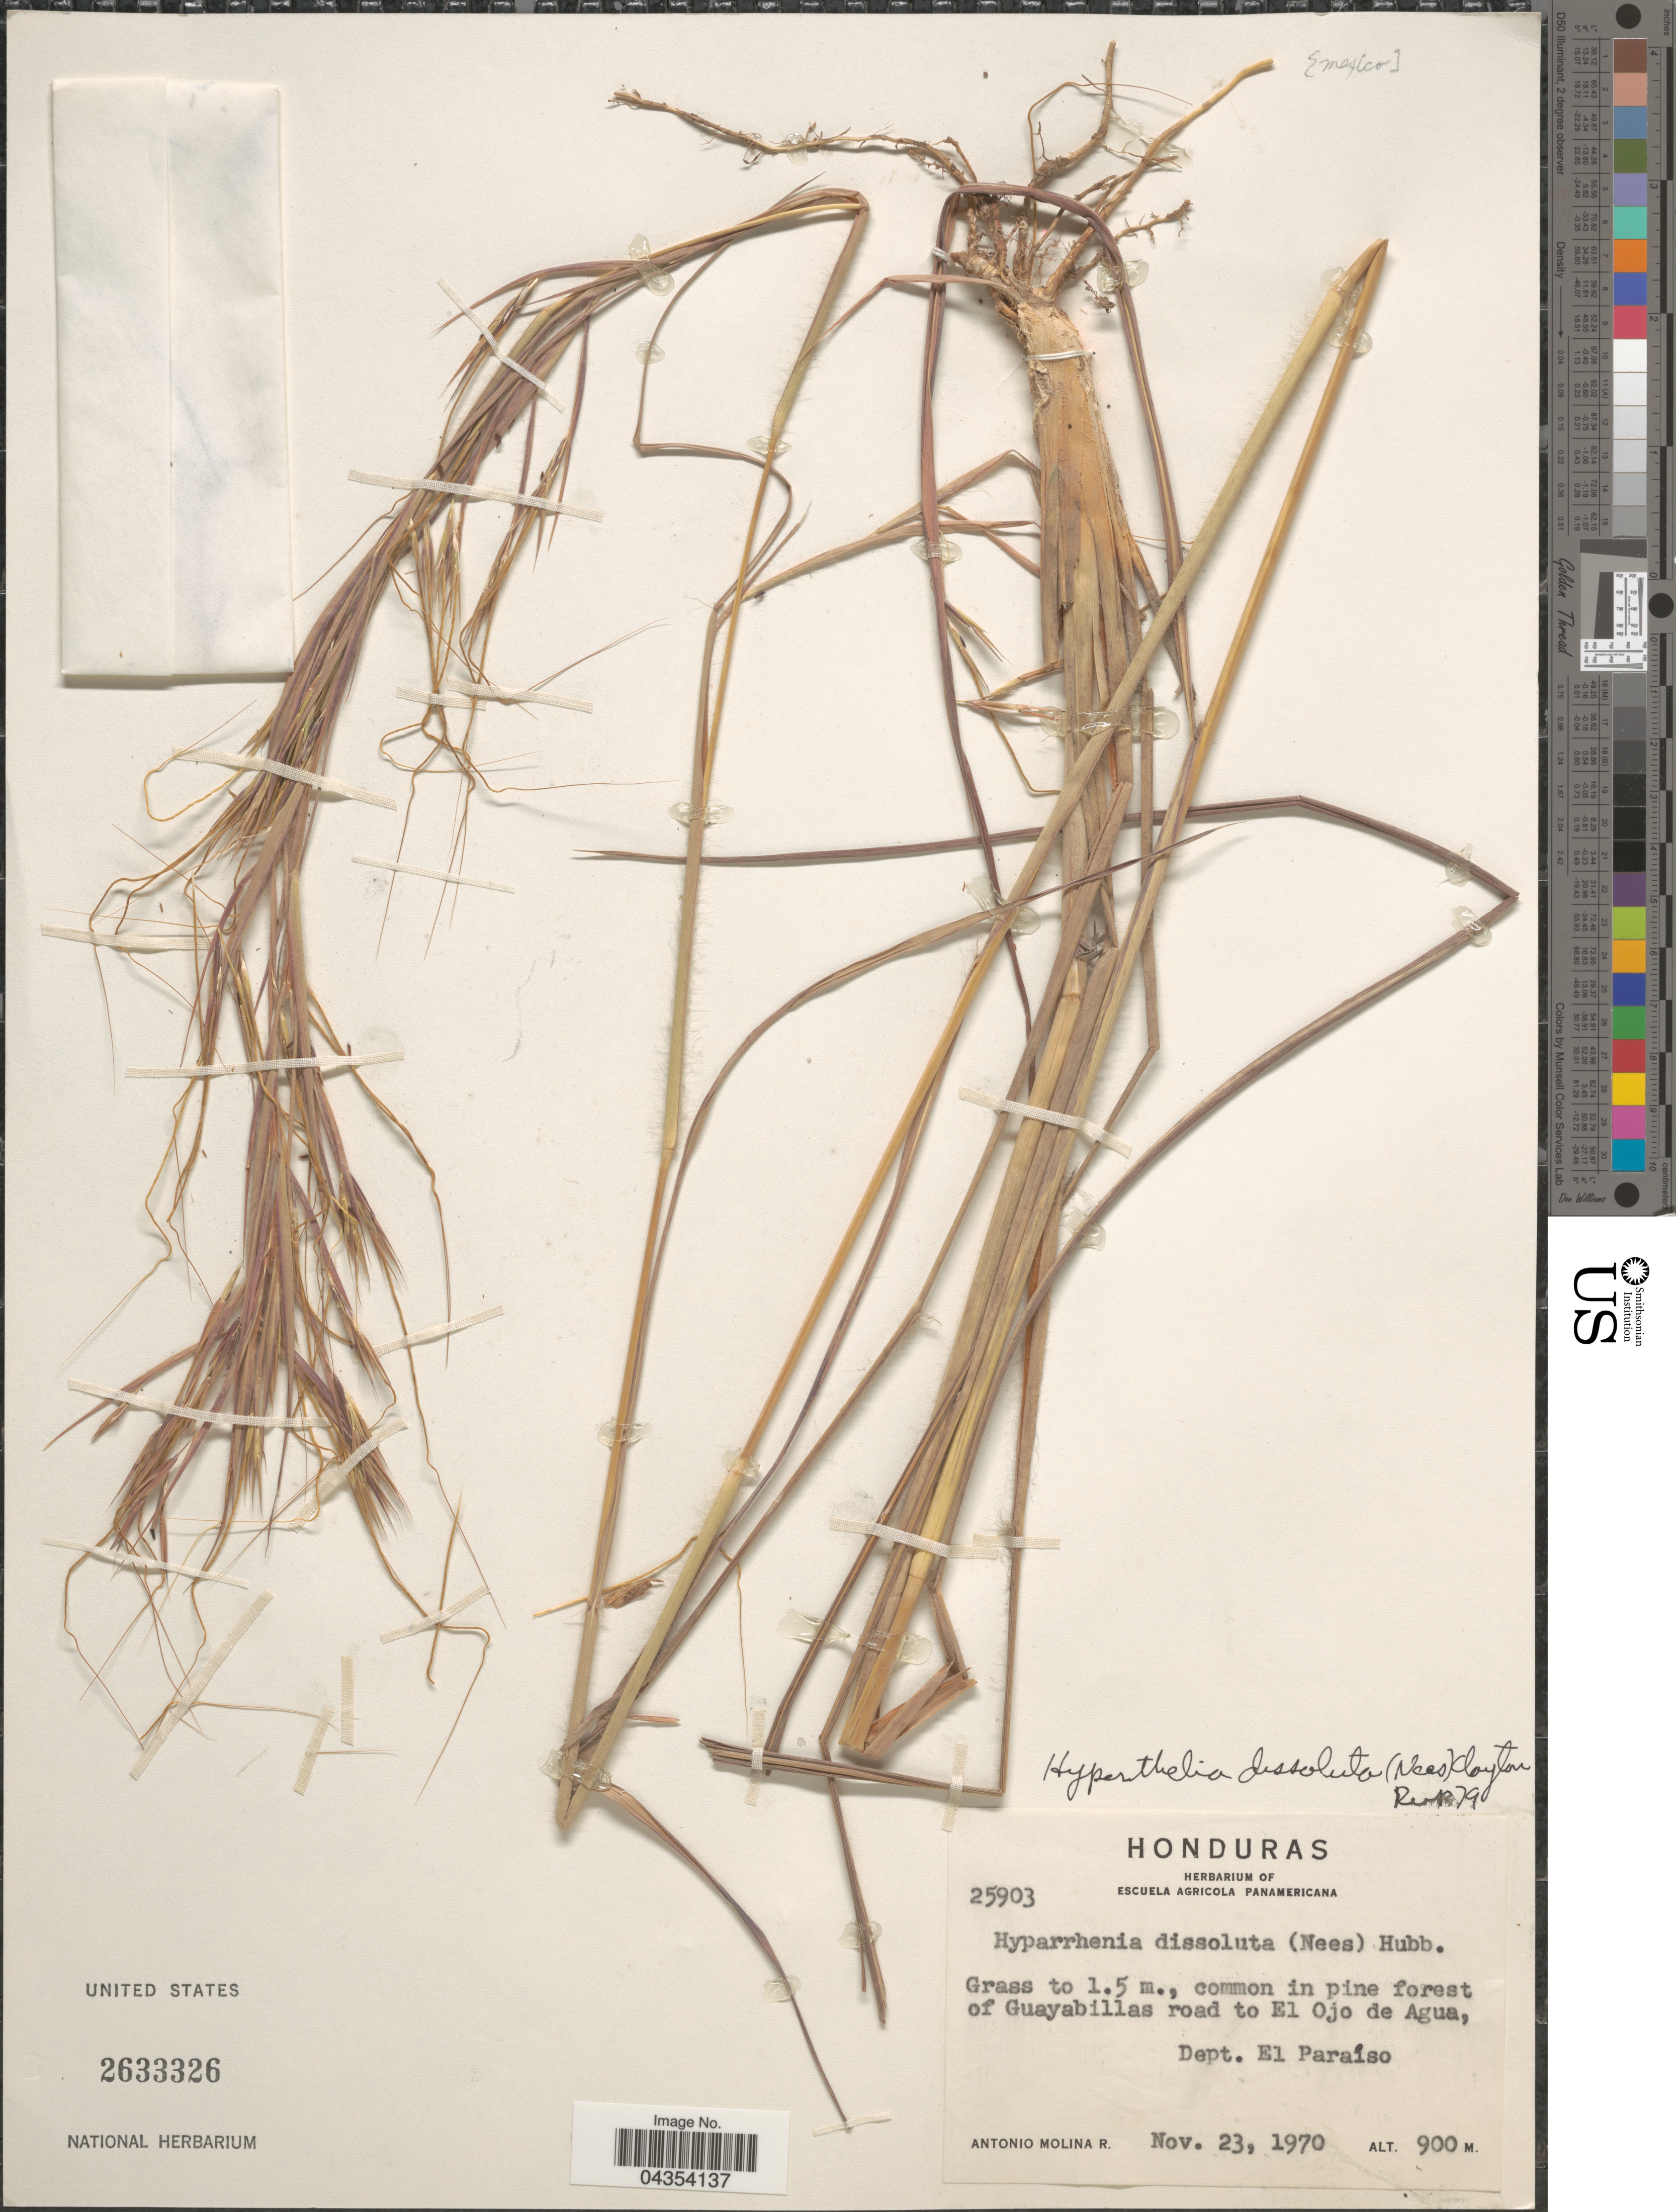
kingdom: Plantae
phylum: Tracheophyta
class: Liliopsida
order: Poales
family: Poaceae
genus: Hyperthelia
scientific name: Hyperthelia dissoluta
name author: (Nees ex Steud.) Clayton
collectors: A. Molina R.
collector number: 25903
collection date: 1970-11-23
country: Honduras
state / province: El Paraiso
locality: Common in pine forest of Guayabillas road to El Ojo de Agua, Dept. El Paraíso.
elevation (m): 900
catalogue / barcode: US 2633326